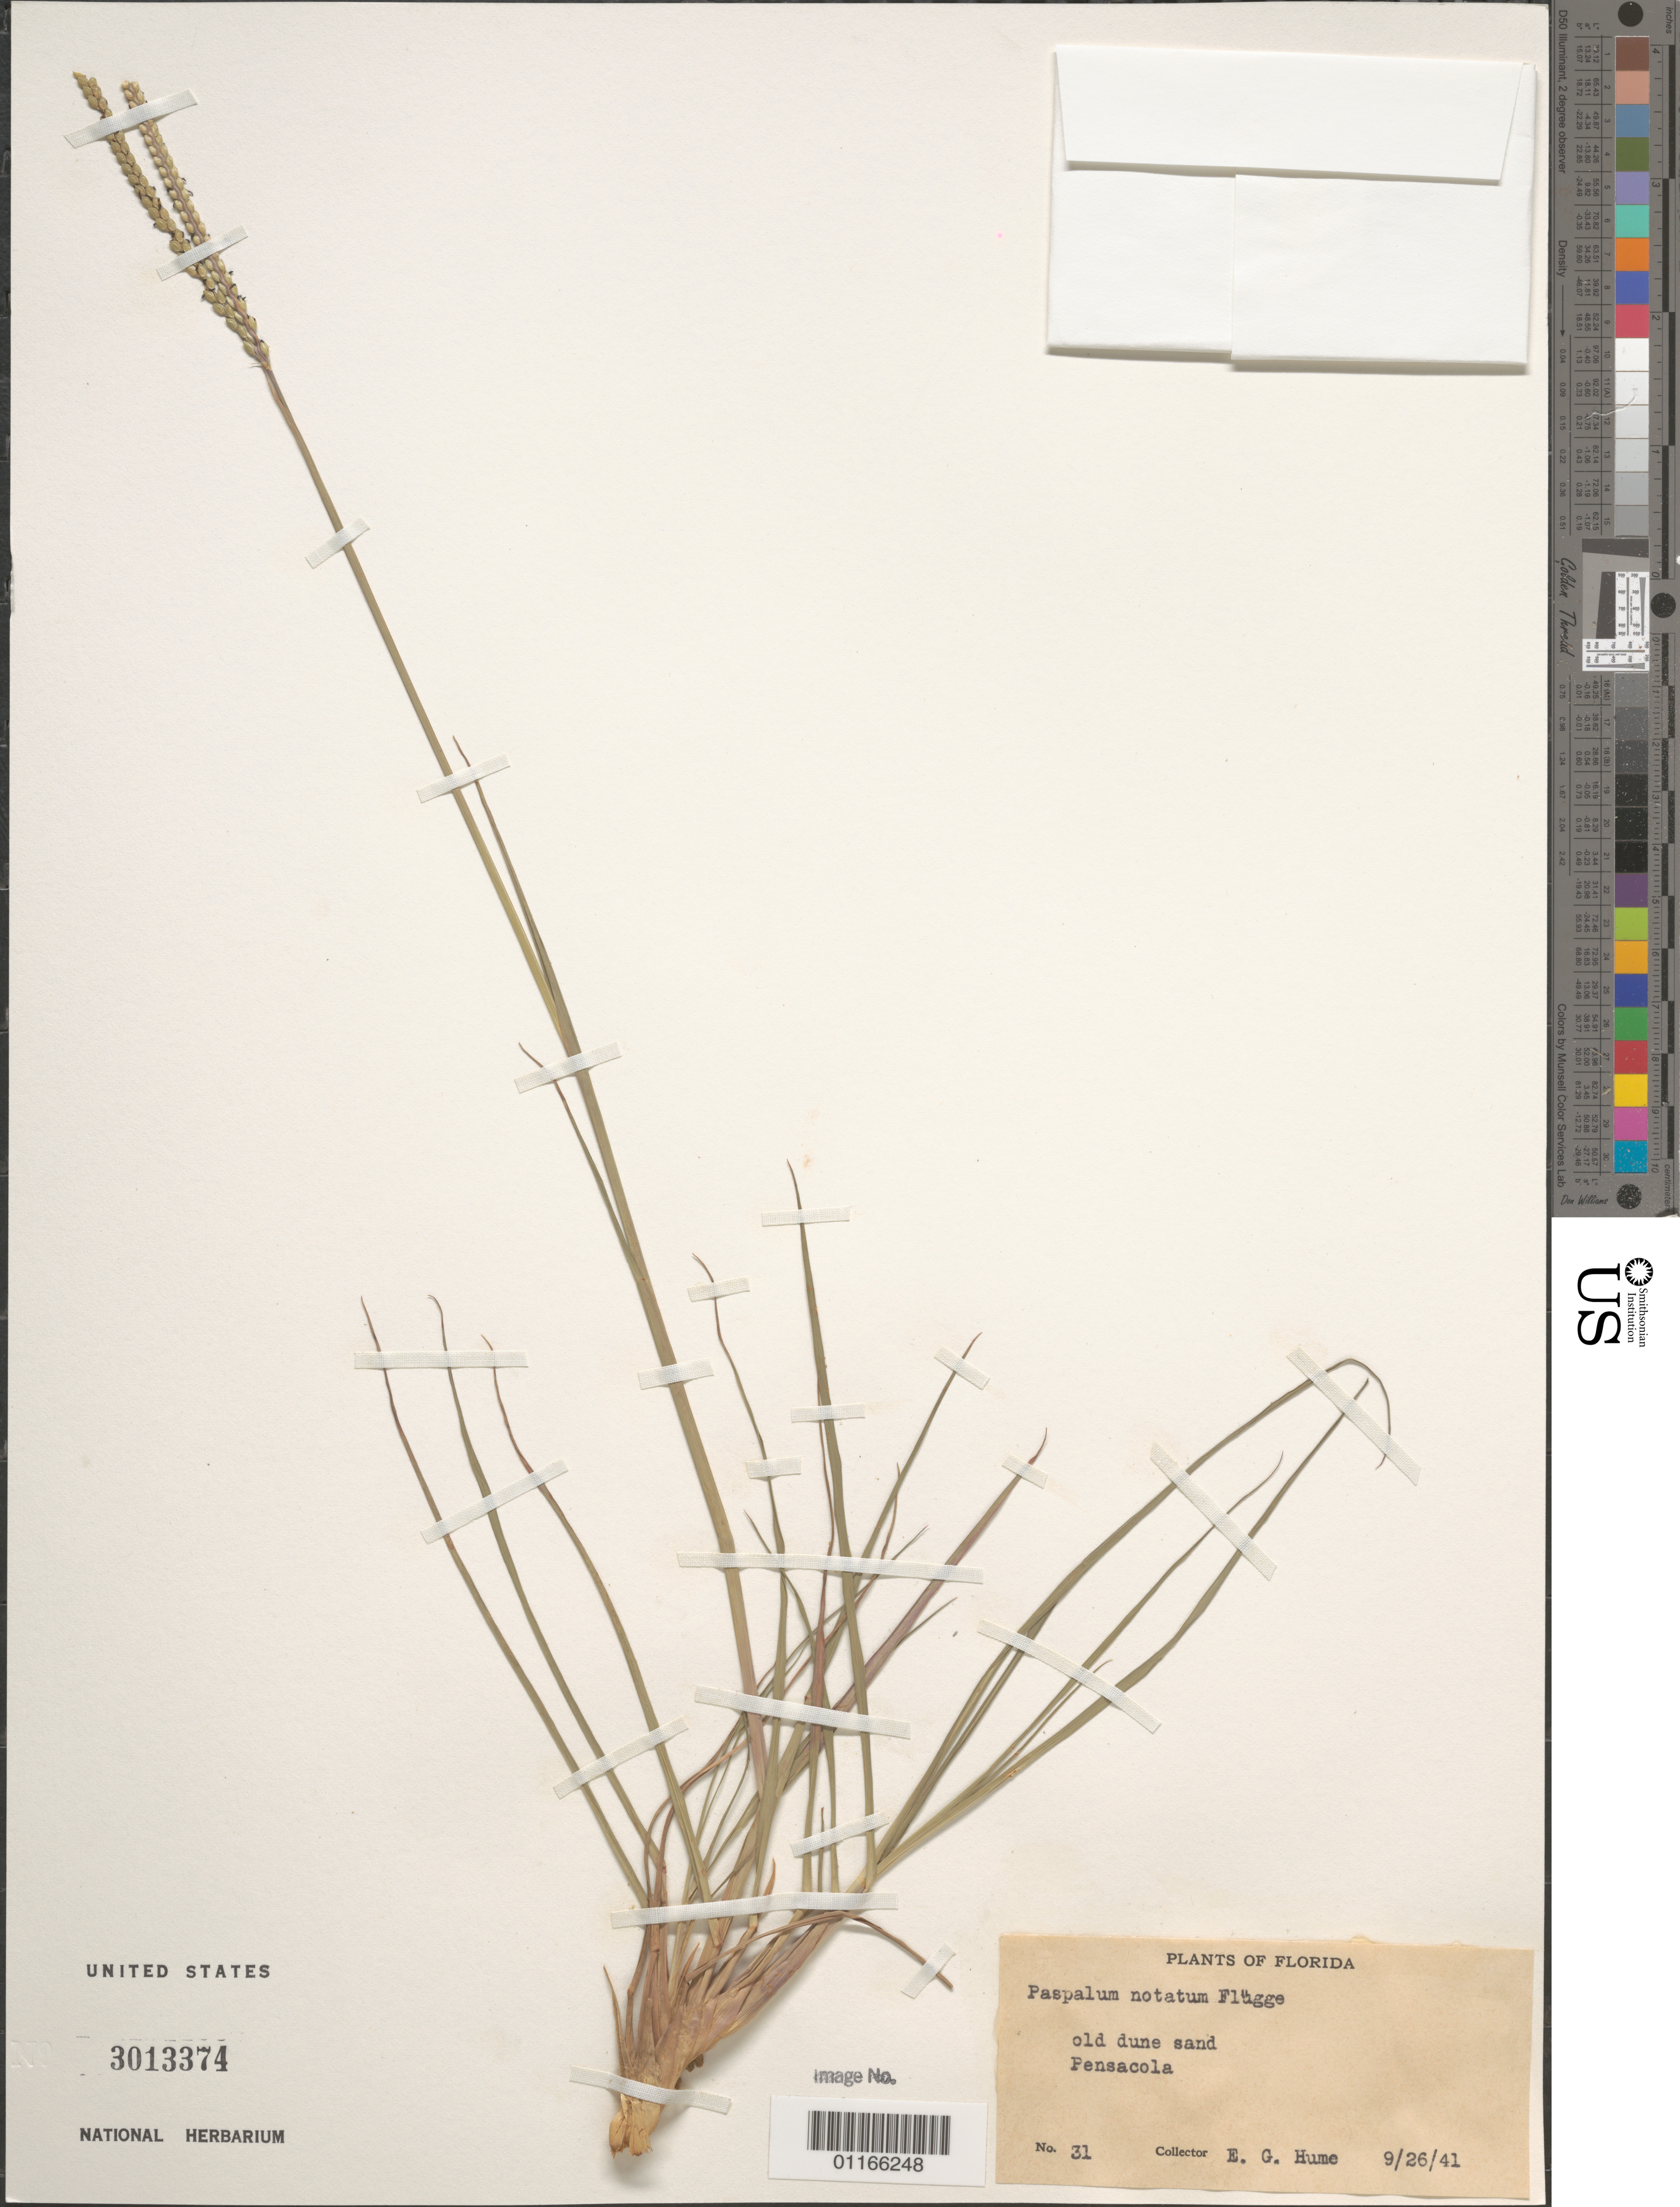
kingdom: Plantae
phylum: Tracheophyta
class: Liliopsida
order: Poales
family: Poaceae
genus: Paspalum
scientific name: Paspalum notatum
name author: Flüggé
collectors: E. Hume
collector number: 31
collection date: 1941-09-26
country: United States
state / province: Florida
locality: Pensacola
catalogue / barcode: US 3013374